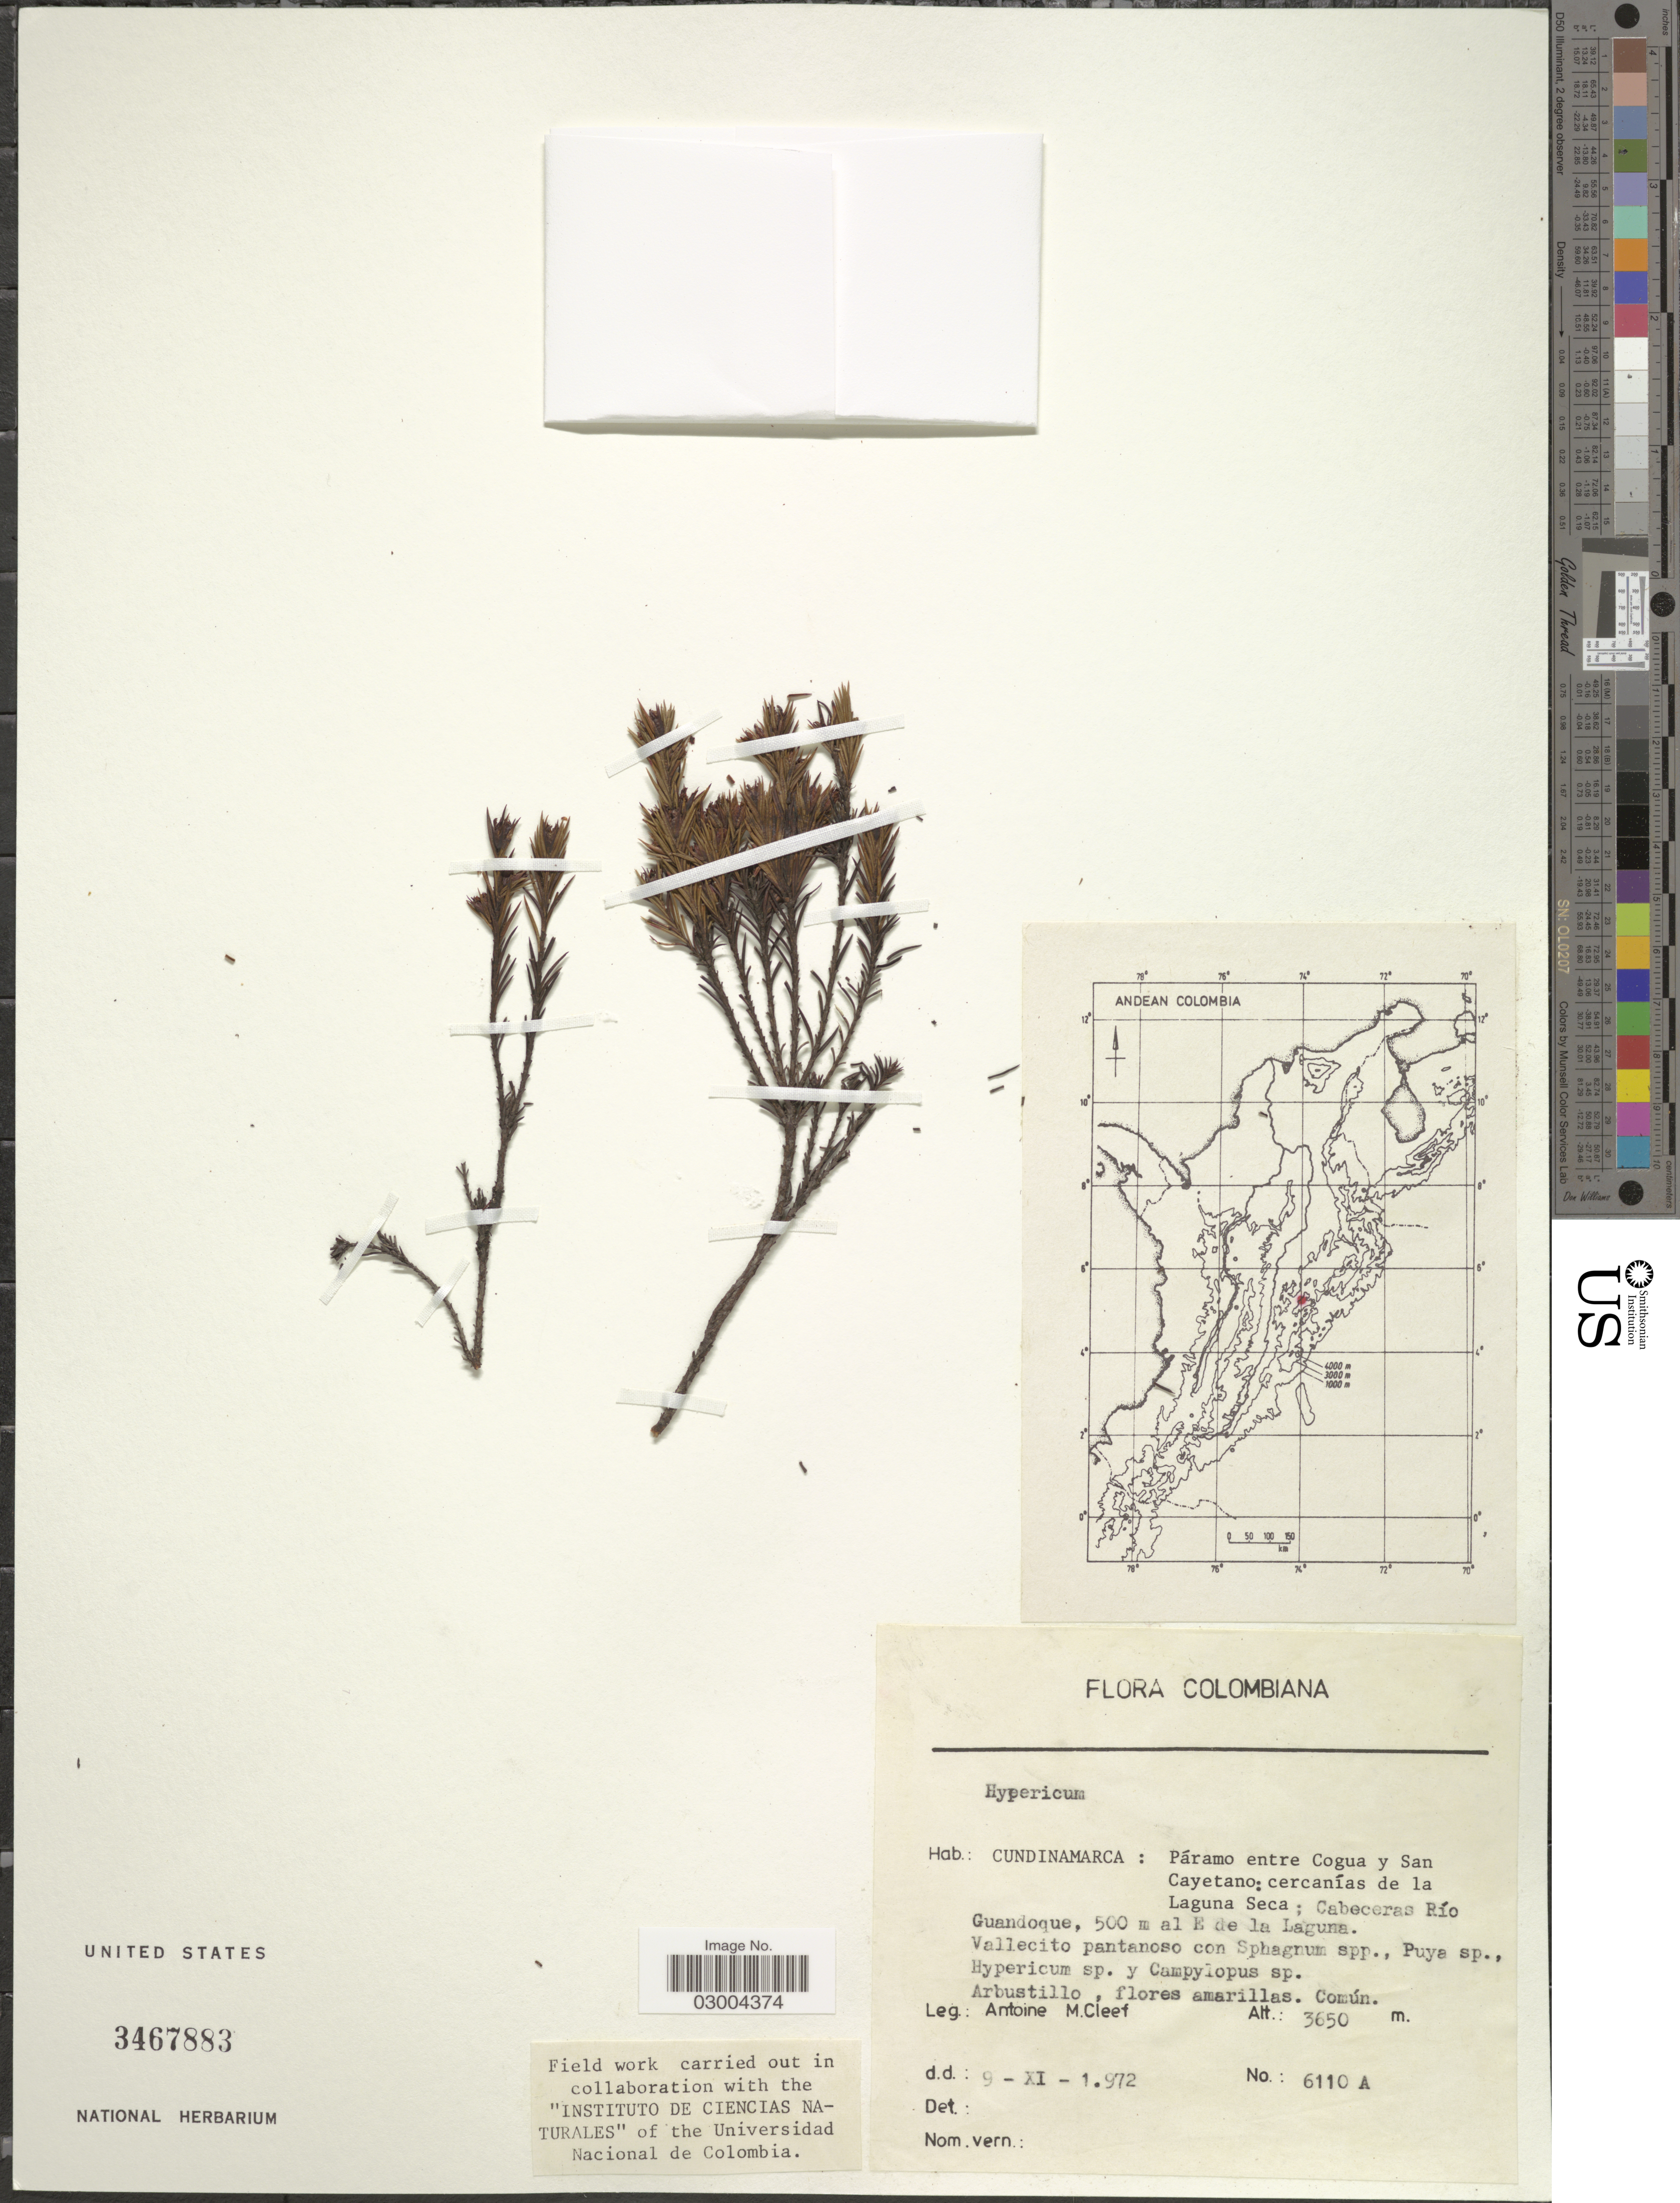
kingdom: Plantae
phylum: Tracheophyta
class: Magnoliopsida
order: Malpighiales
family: Hypericaceae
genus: Hypericum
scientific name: Hypericum sp.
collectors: A. M. Cleef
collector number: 6110A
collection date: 1972-11-09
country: Colombia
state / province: Cundinamarca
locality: Páramo entre Cogua y San Cayetano: cercanías de la Laguna Seca; Cabeceras Río Guandoque, 500 m al E de la Laguna.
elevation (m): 3650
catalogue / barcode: US 3467883